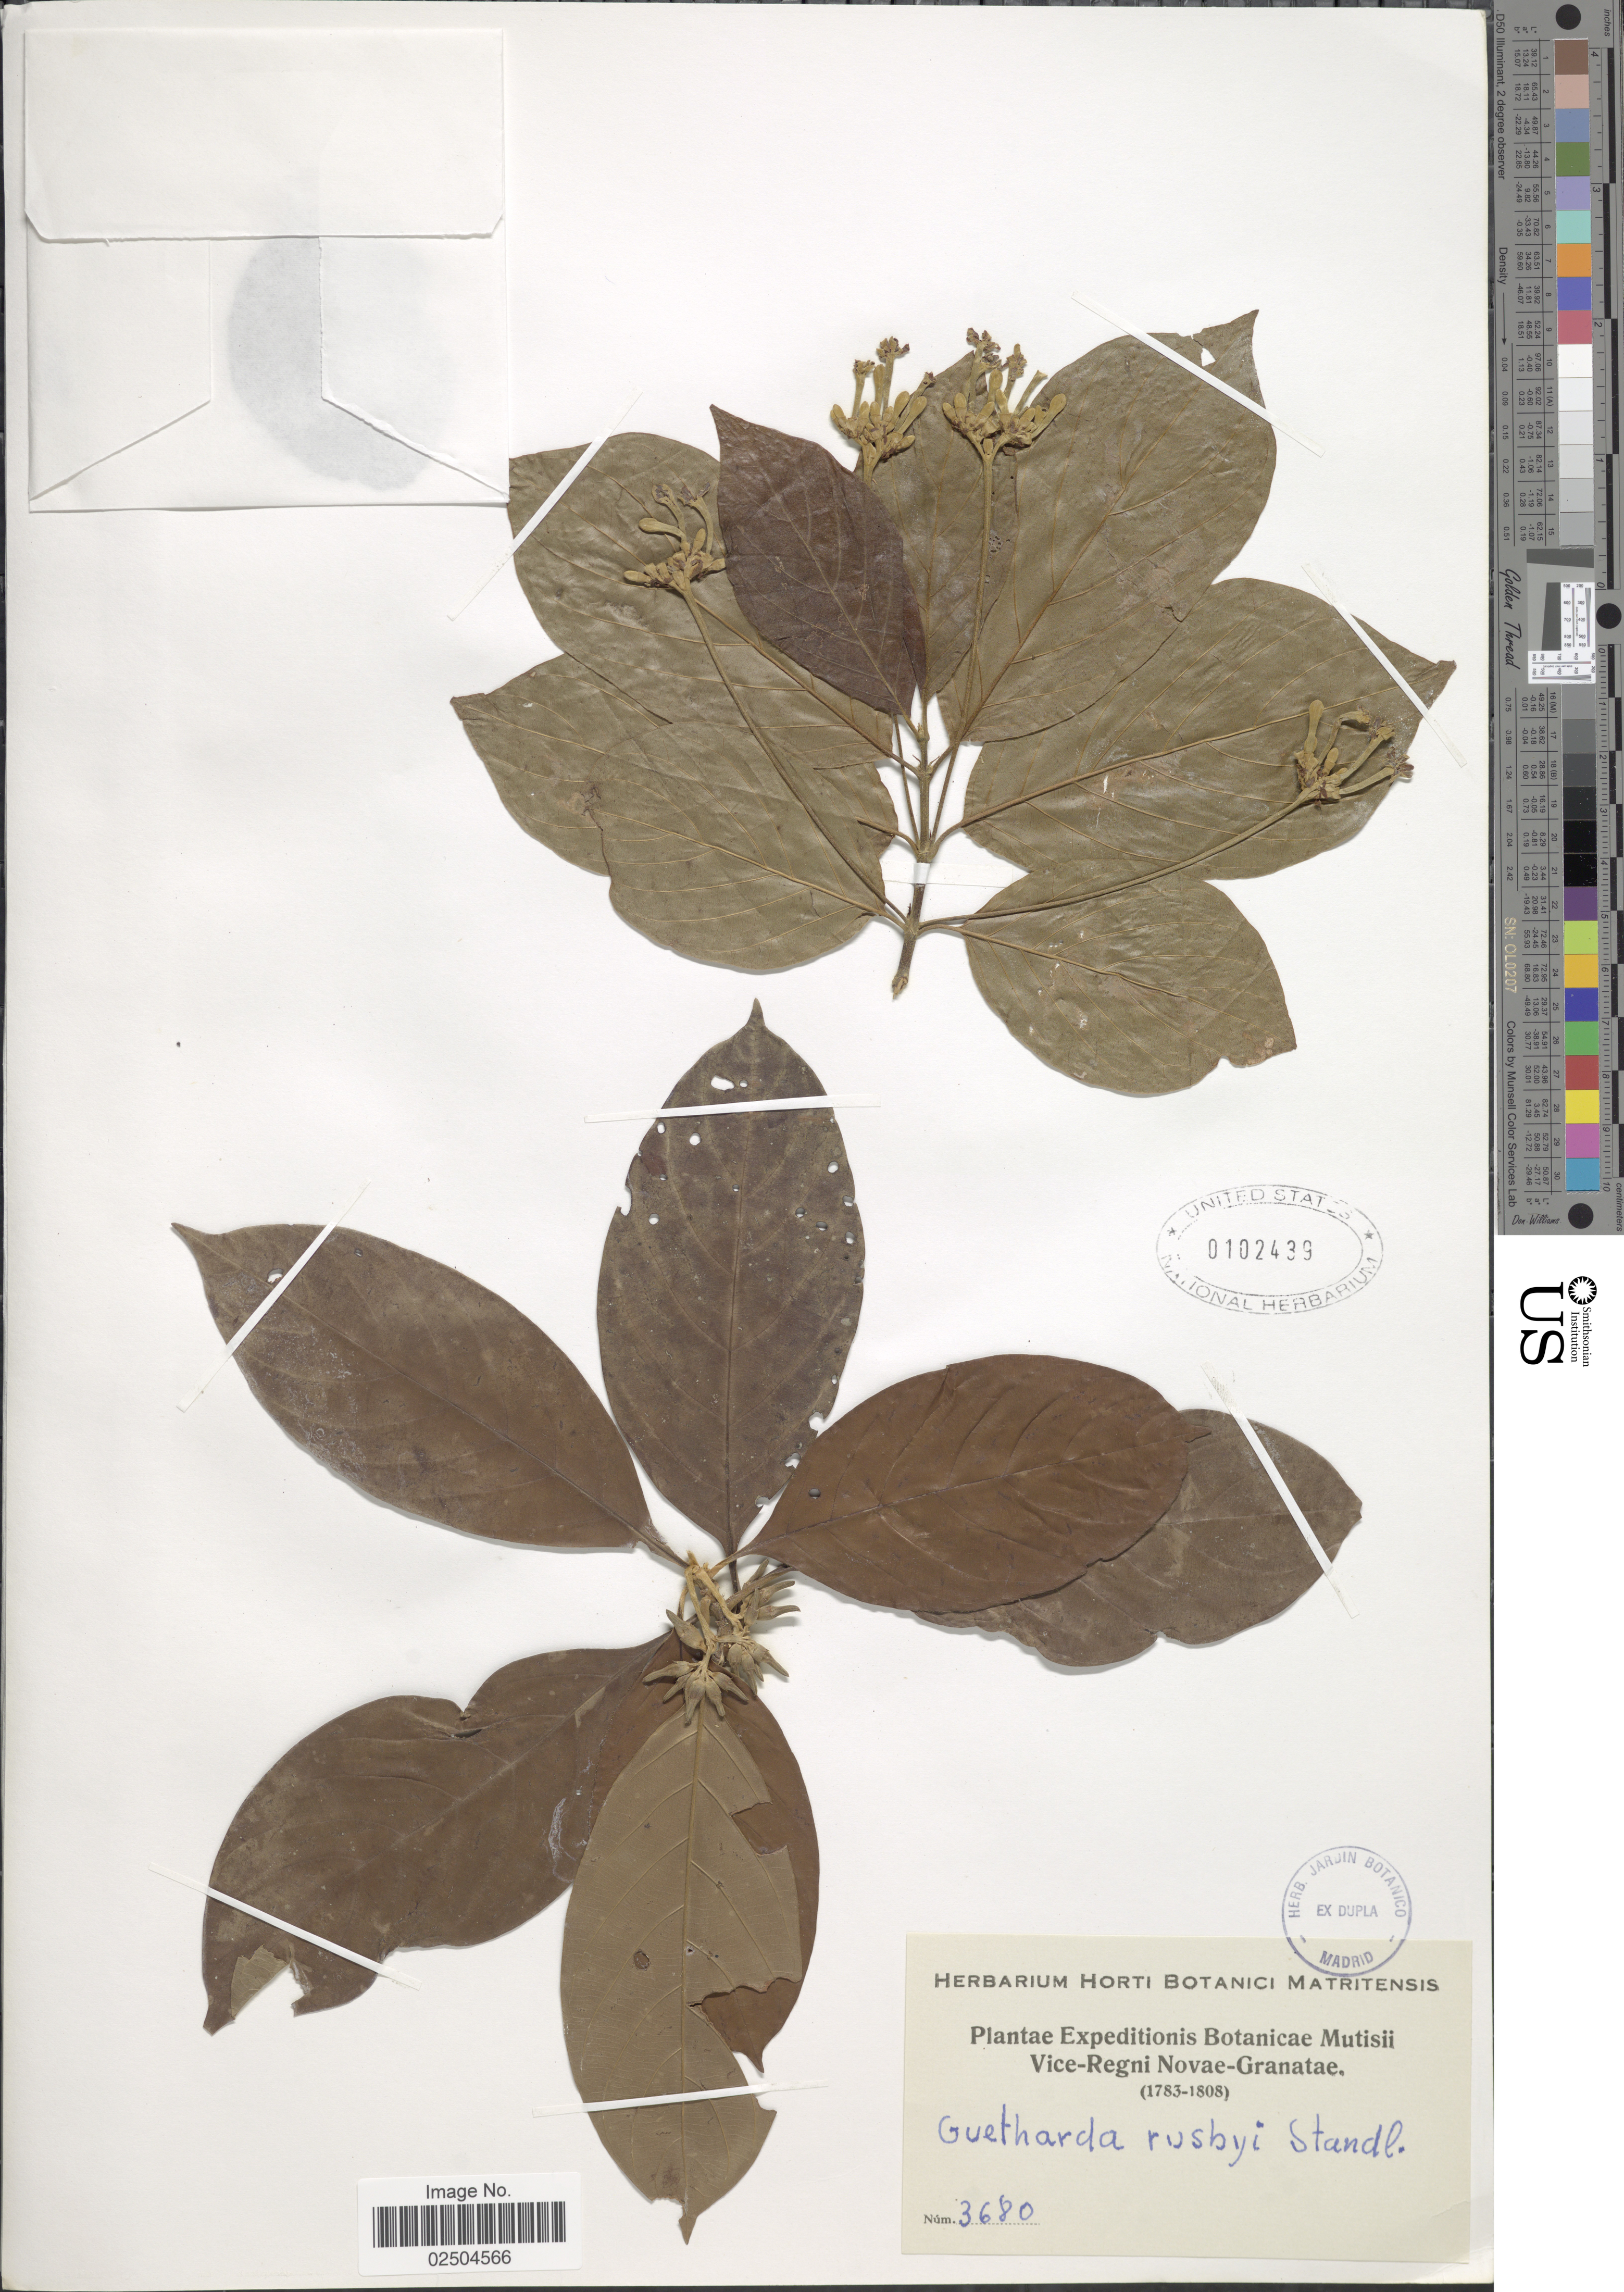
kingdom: Plantae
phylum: Tracheophyta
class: Magnoliopsida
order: Gentianales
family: Rubiaceae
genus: Guettarda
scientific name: Guettarda rusbyi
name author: Standl.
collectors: Expeditions Botanicae Mutisii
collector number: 3680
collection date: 1783/1808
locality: Vice-Regni Novae-Granatae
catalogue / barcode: US 102439